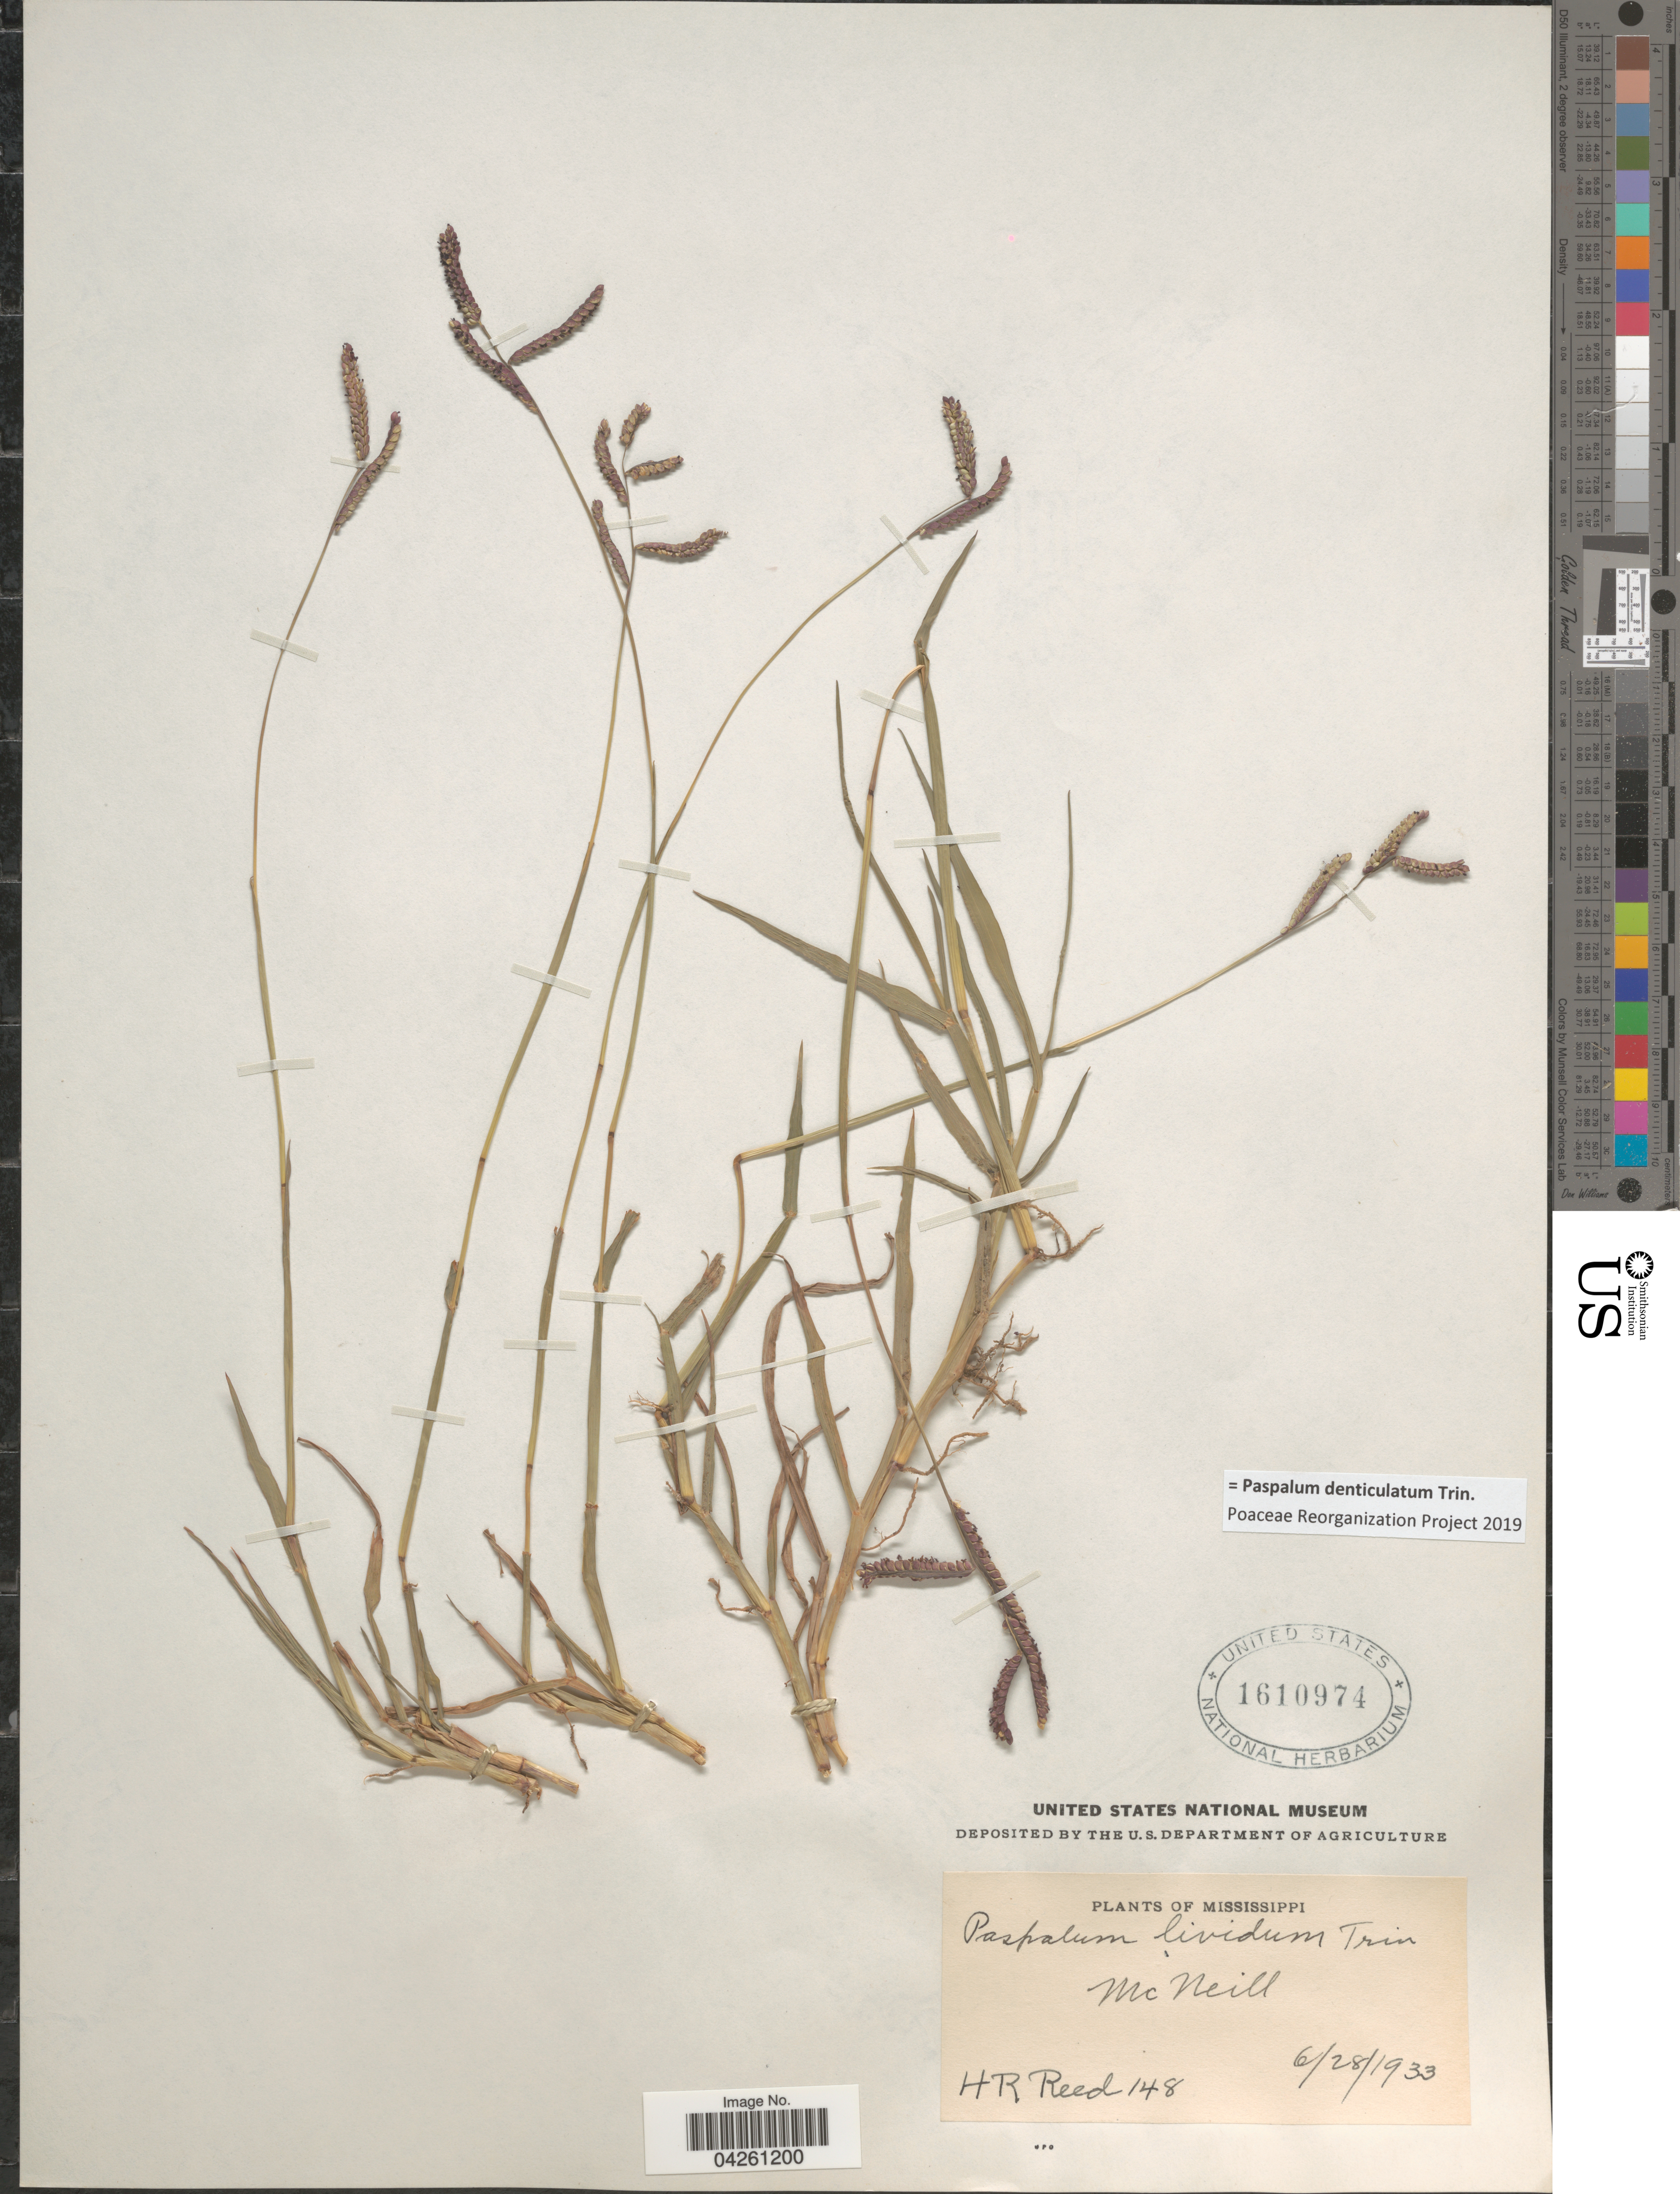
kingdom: Plantae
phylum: Tracheophyta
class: Liliopsida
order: Poales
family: Poaceae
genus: Paspalum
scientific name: Paspalum denticulatum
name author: Trin.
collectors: H. Reed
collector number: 148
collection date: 1933-06-28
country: United States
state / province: Mississippi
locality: Mc Neill.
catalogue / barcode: US 1610974